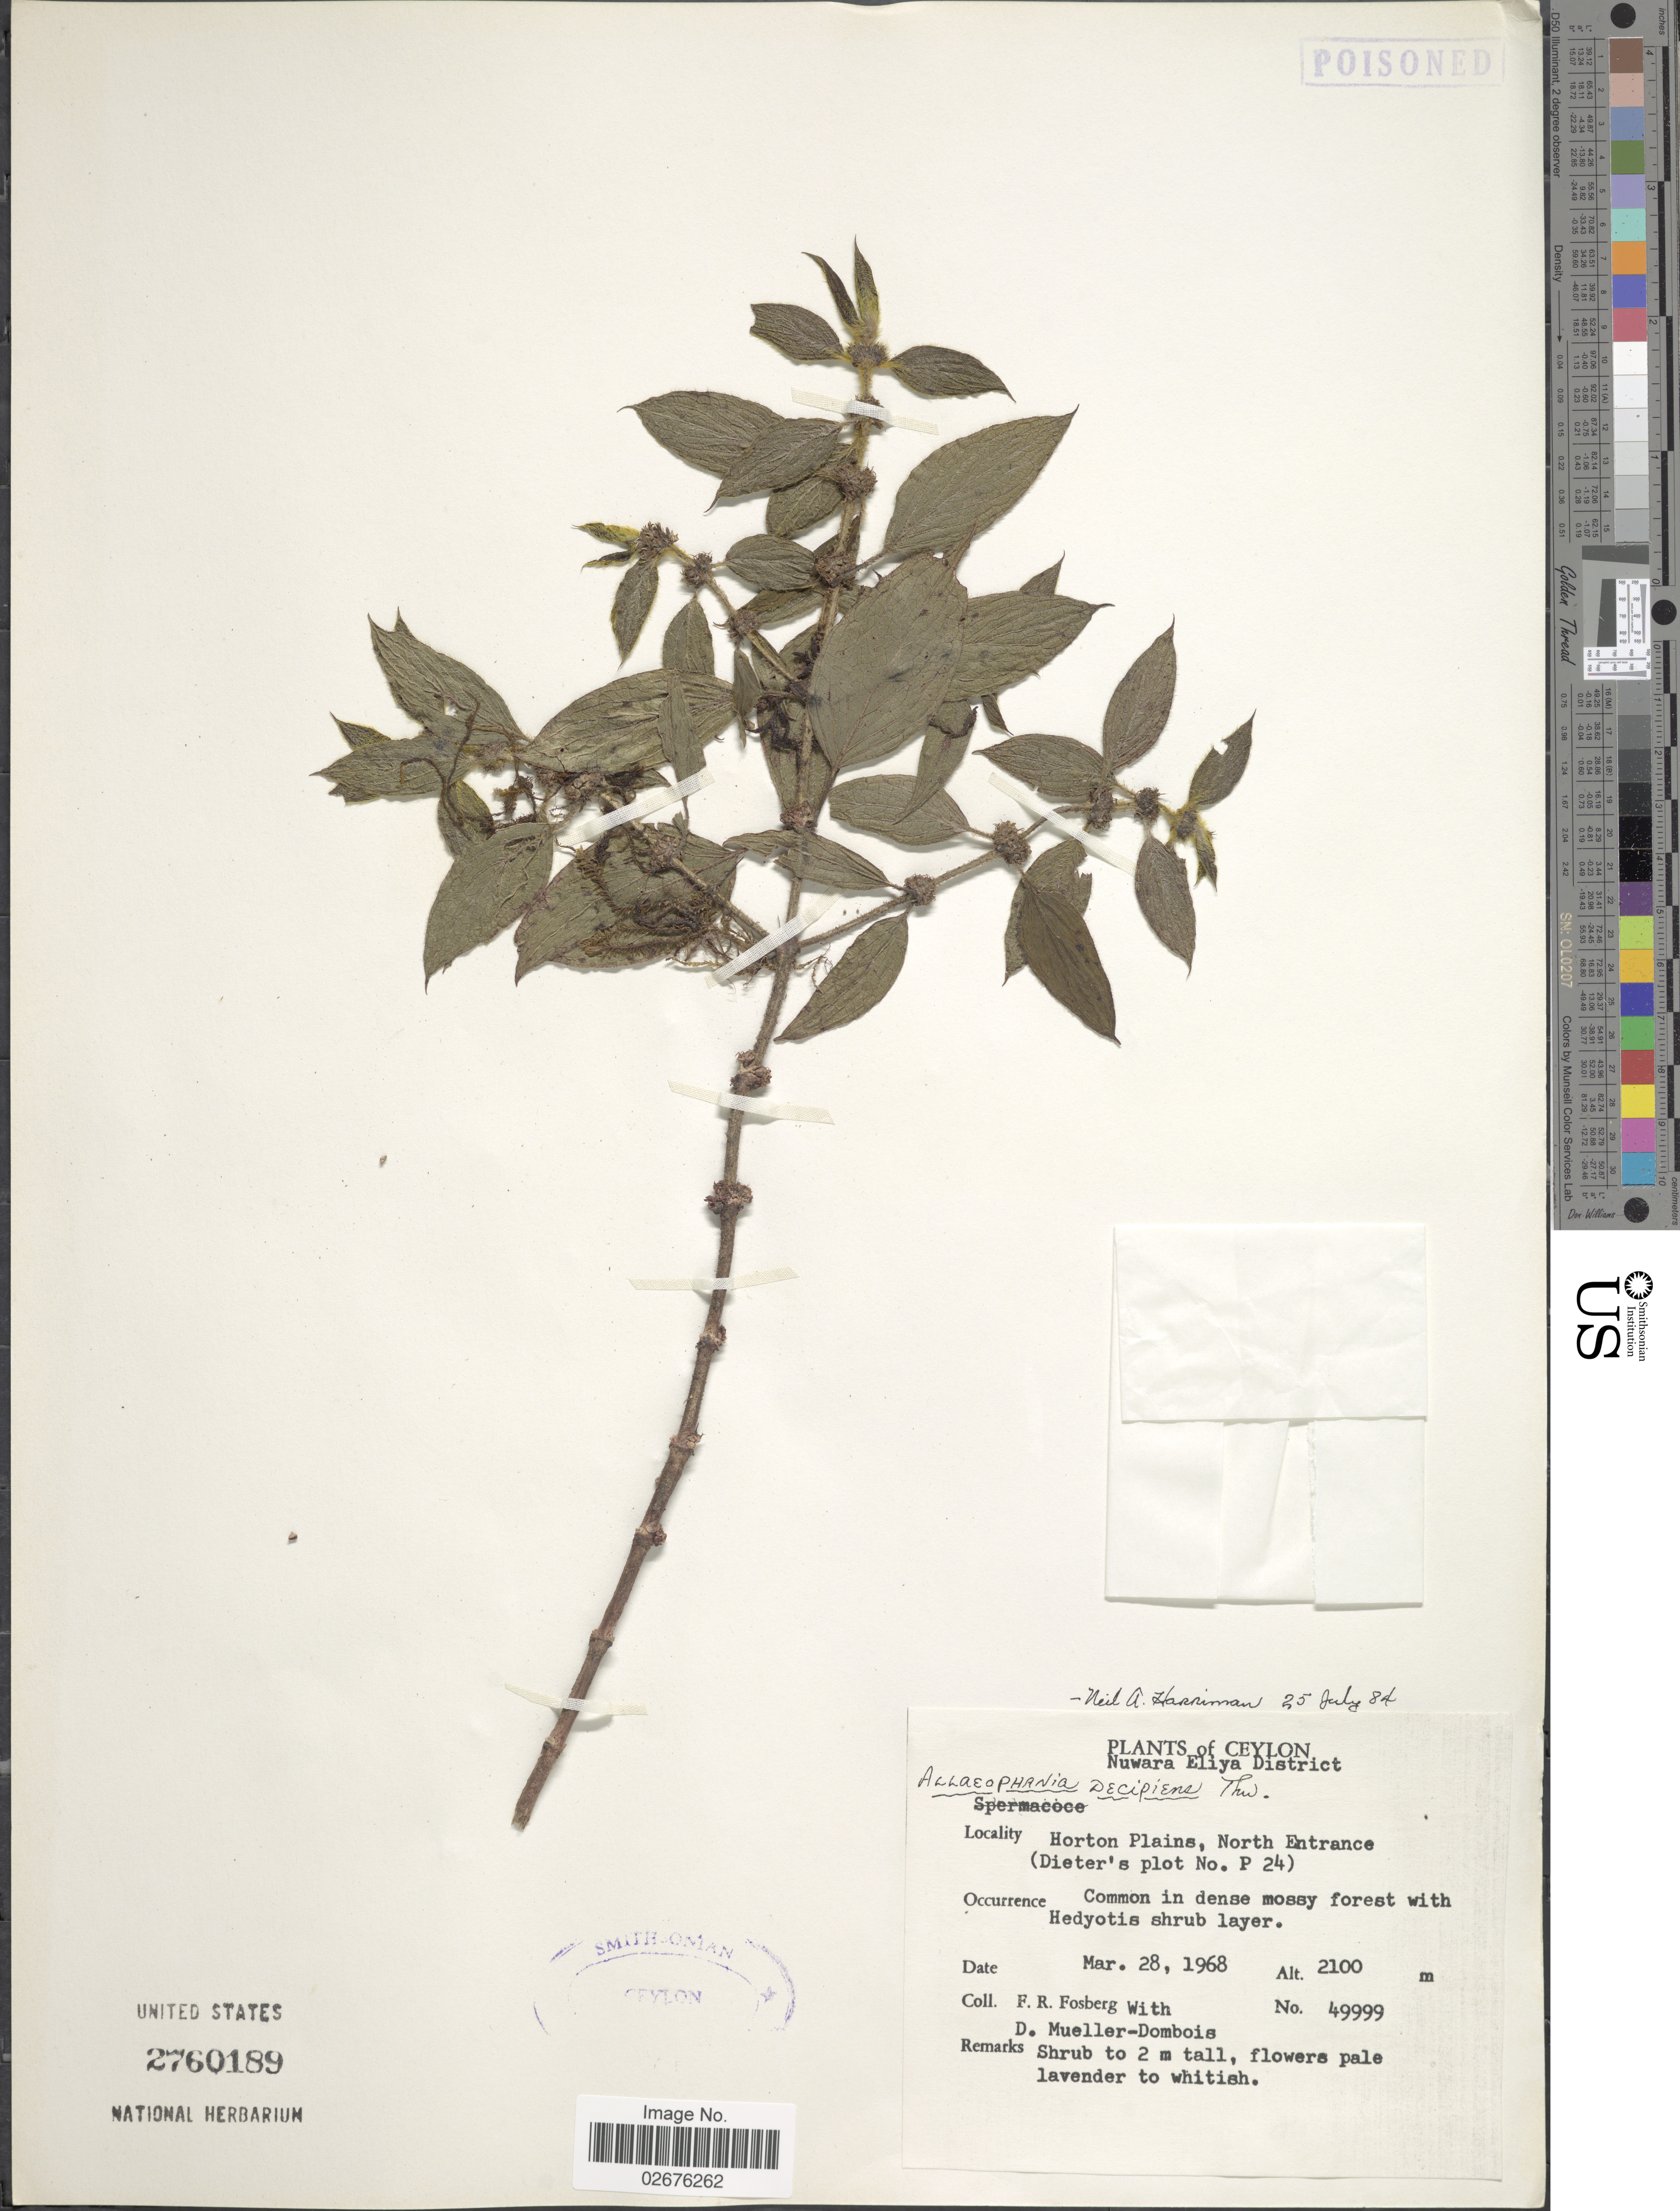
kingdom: Plantae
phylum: Tracheophyta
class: Magnoliopsida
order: Gentianales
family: Rubiaceae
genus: Allaeophania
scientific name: Allaeophania decipiens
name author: Thwaites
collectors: F. R. Fosberg & D. Mueller-Dombois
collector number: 49999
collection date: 1968-03-28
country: Sri Lanka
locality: Ceylon. Nuwara Eliya District. Horton Plains, North Entrance (Dieter's plot No. P 24)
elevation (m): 2100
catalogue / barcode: US 2760189